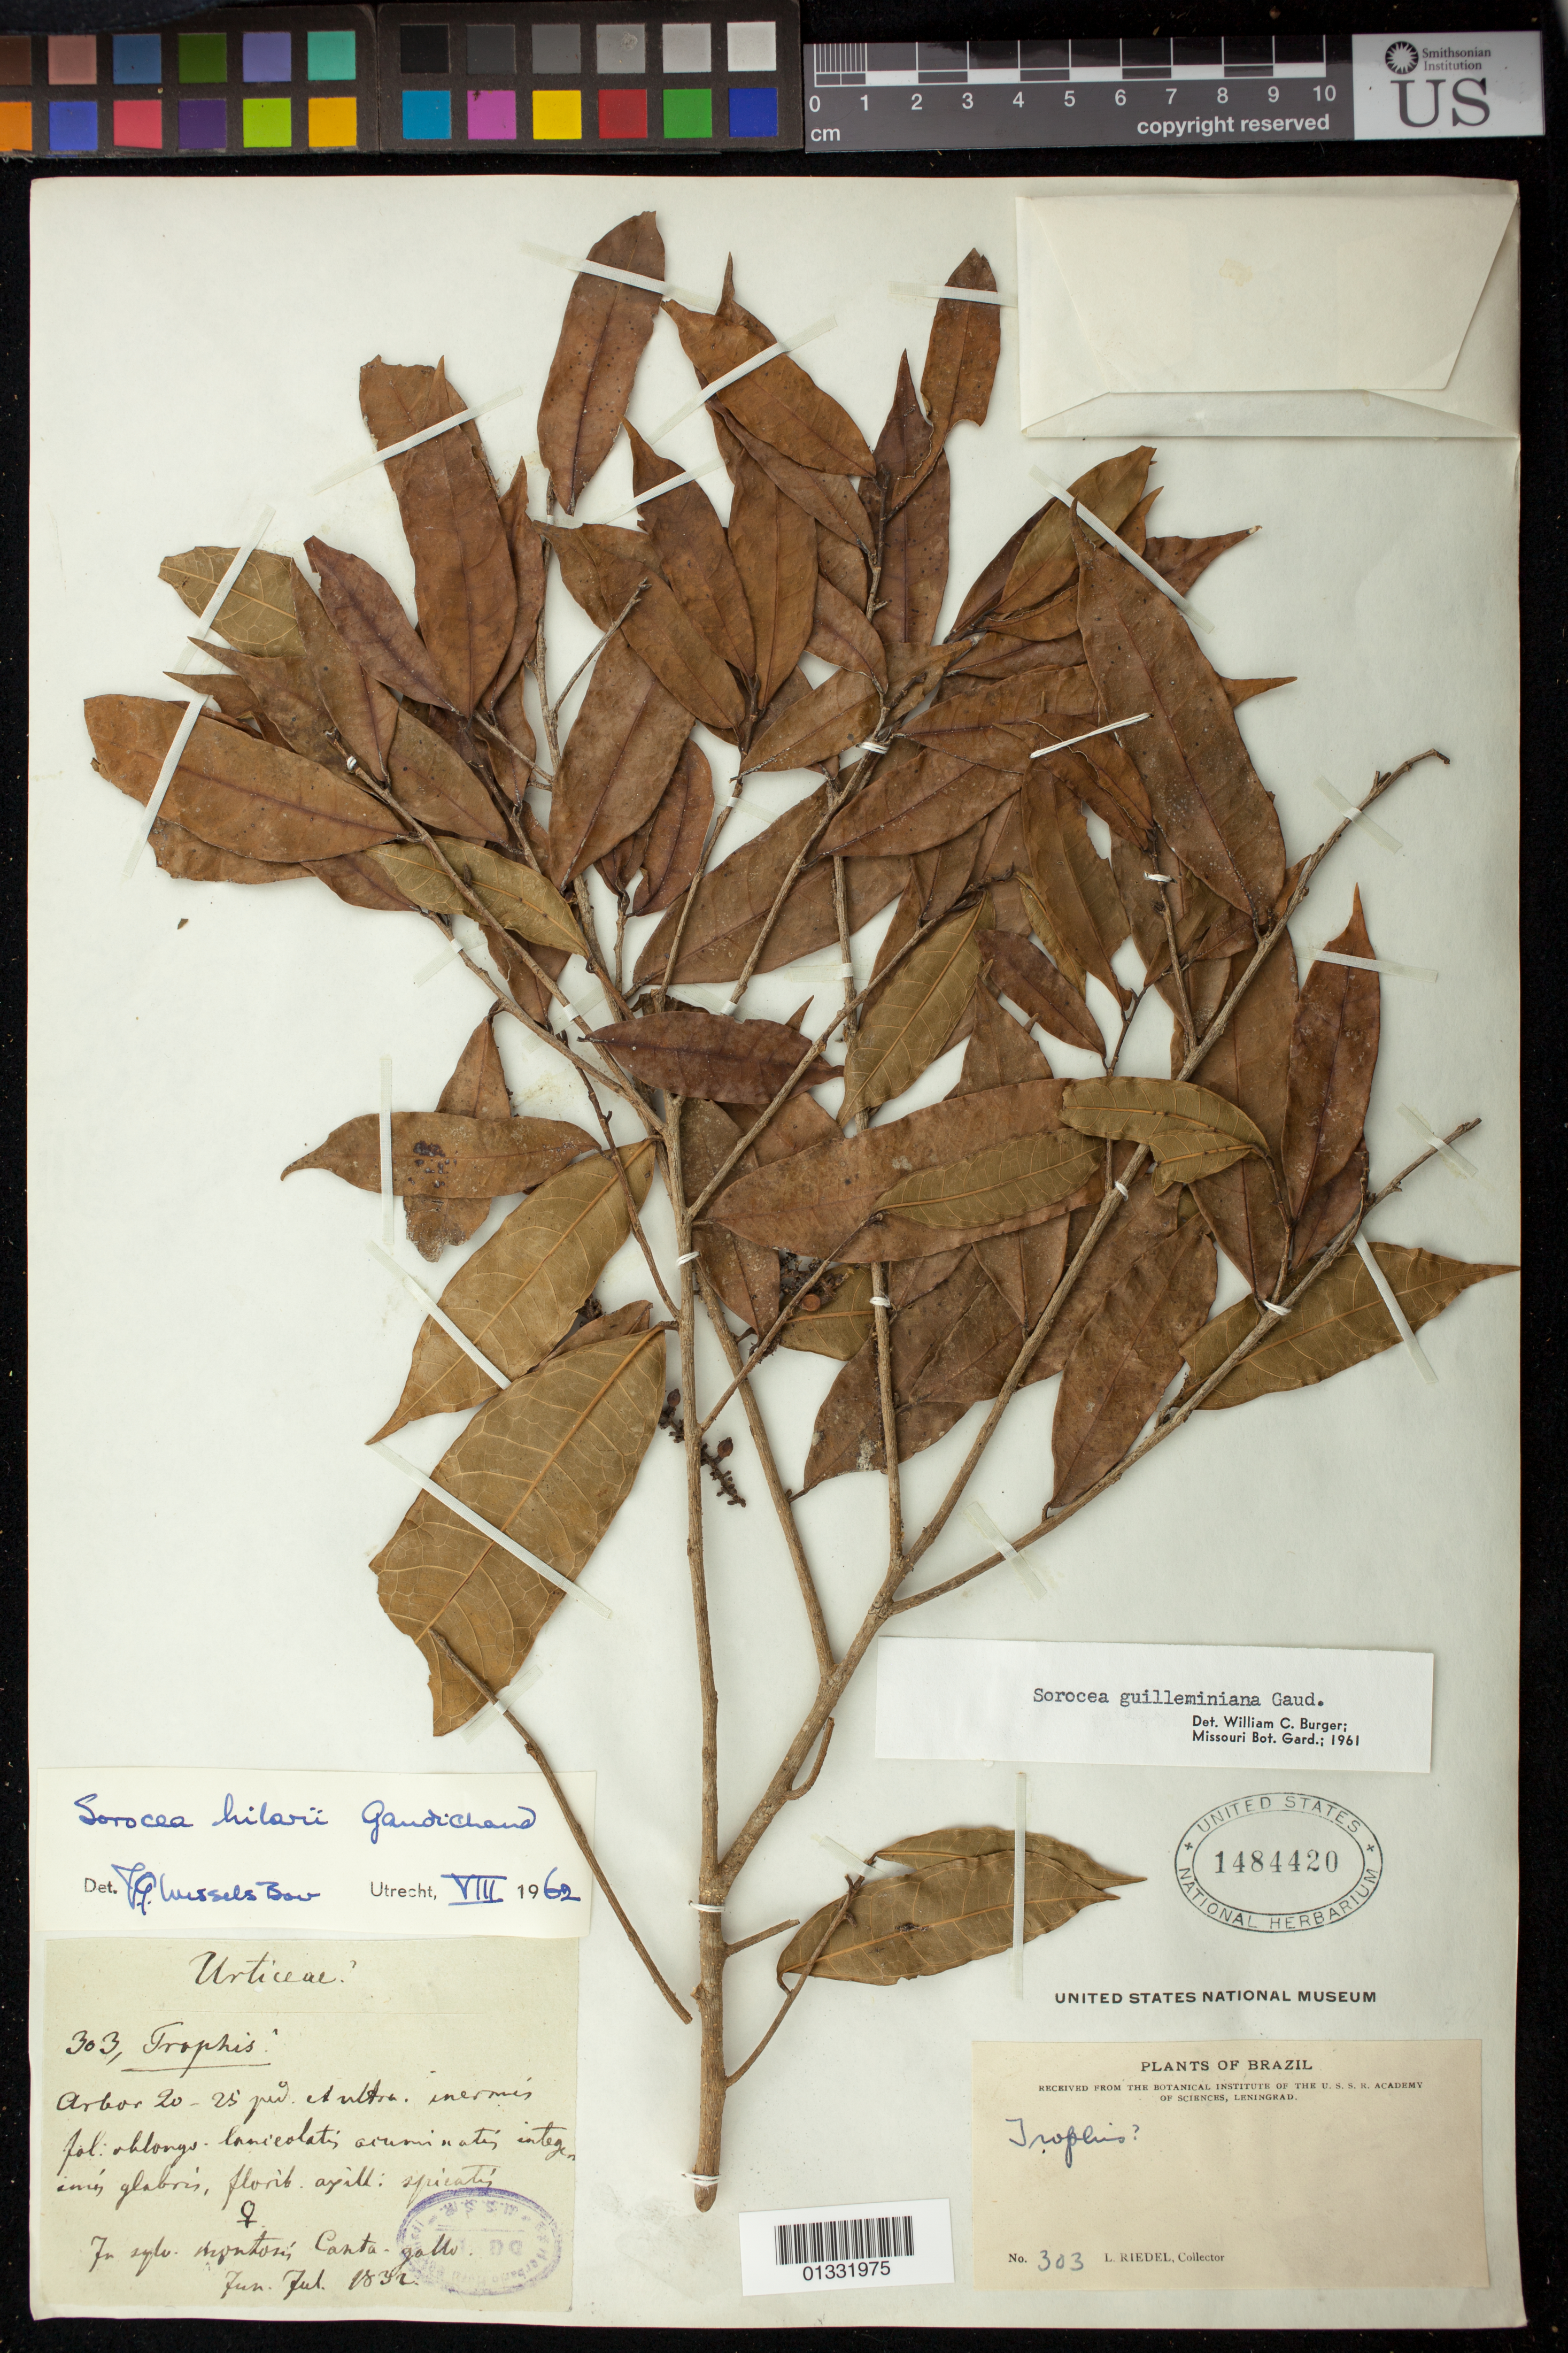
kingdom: Plantae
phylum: Tracheophyta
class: Magnoliopsida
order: Rosales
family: Moraceae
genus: Sorocea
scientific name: Sorocea hilarii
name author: Gaudich.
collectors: L. Riedel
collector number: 303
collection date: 1832-07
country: Brazil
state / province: Rio de Janeiro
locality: Cantagallo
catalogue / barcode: US 1484420